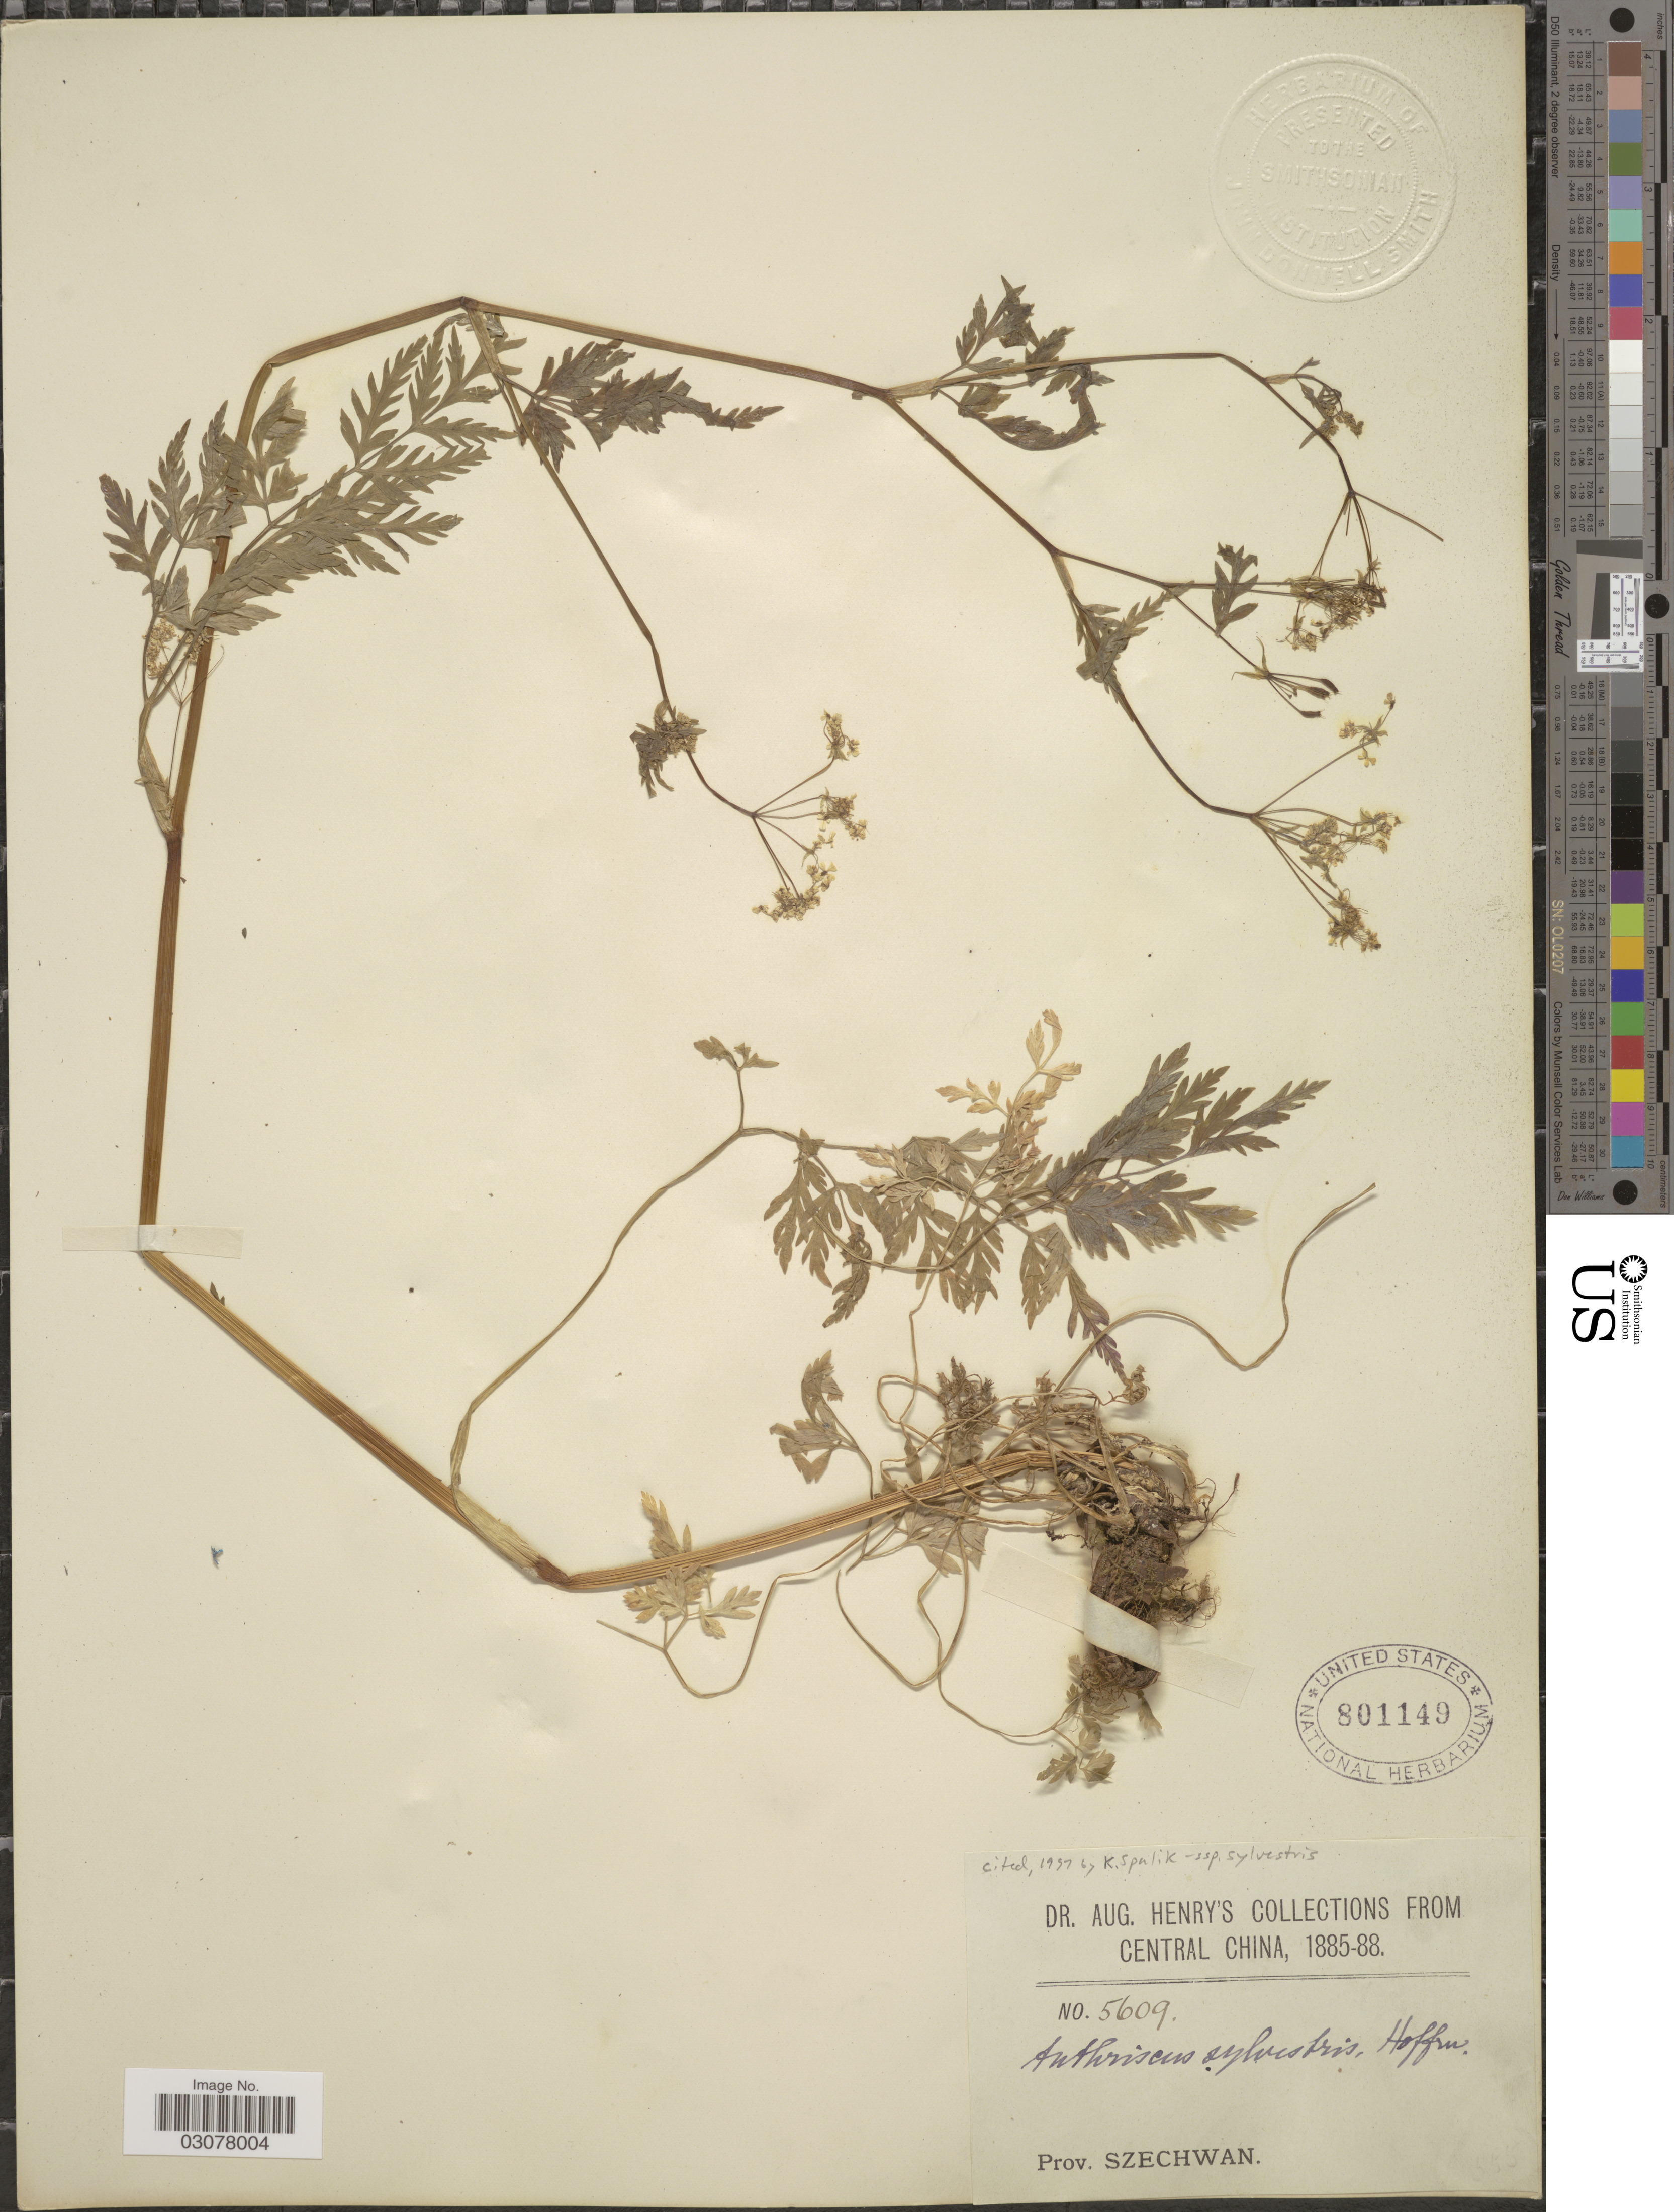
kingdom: Plantae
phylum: Tracheophyta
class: Magnoliopsida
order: Apiales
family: Apiaceae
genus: Anthriscus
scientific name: Anthriscus sylvestris subsp. sylvestris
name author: (L.) Hoffm.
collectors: A. Henry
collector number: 5609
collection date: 1885/1888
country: China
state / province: Sichuan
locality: Central China, Prov. Szechwan.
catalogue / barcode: US 801149